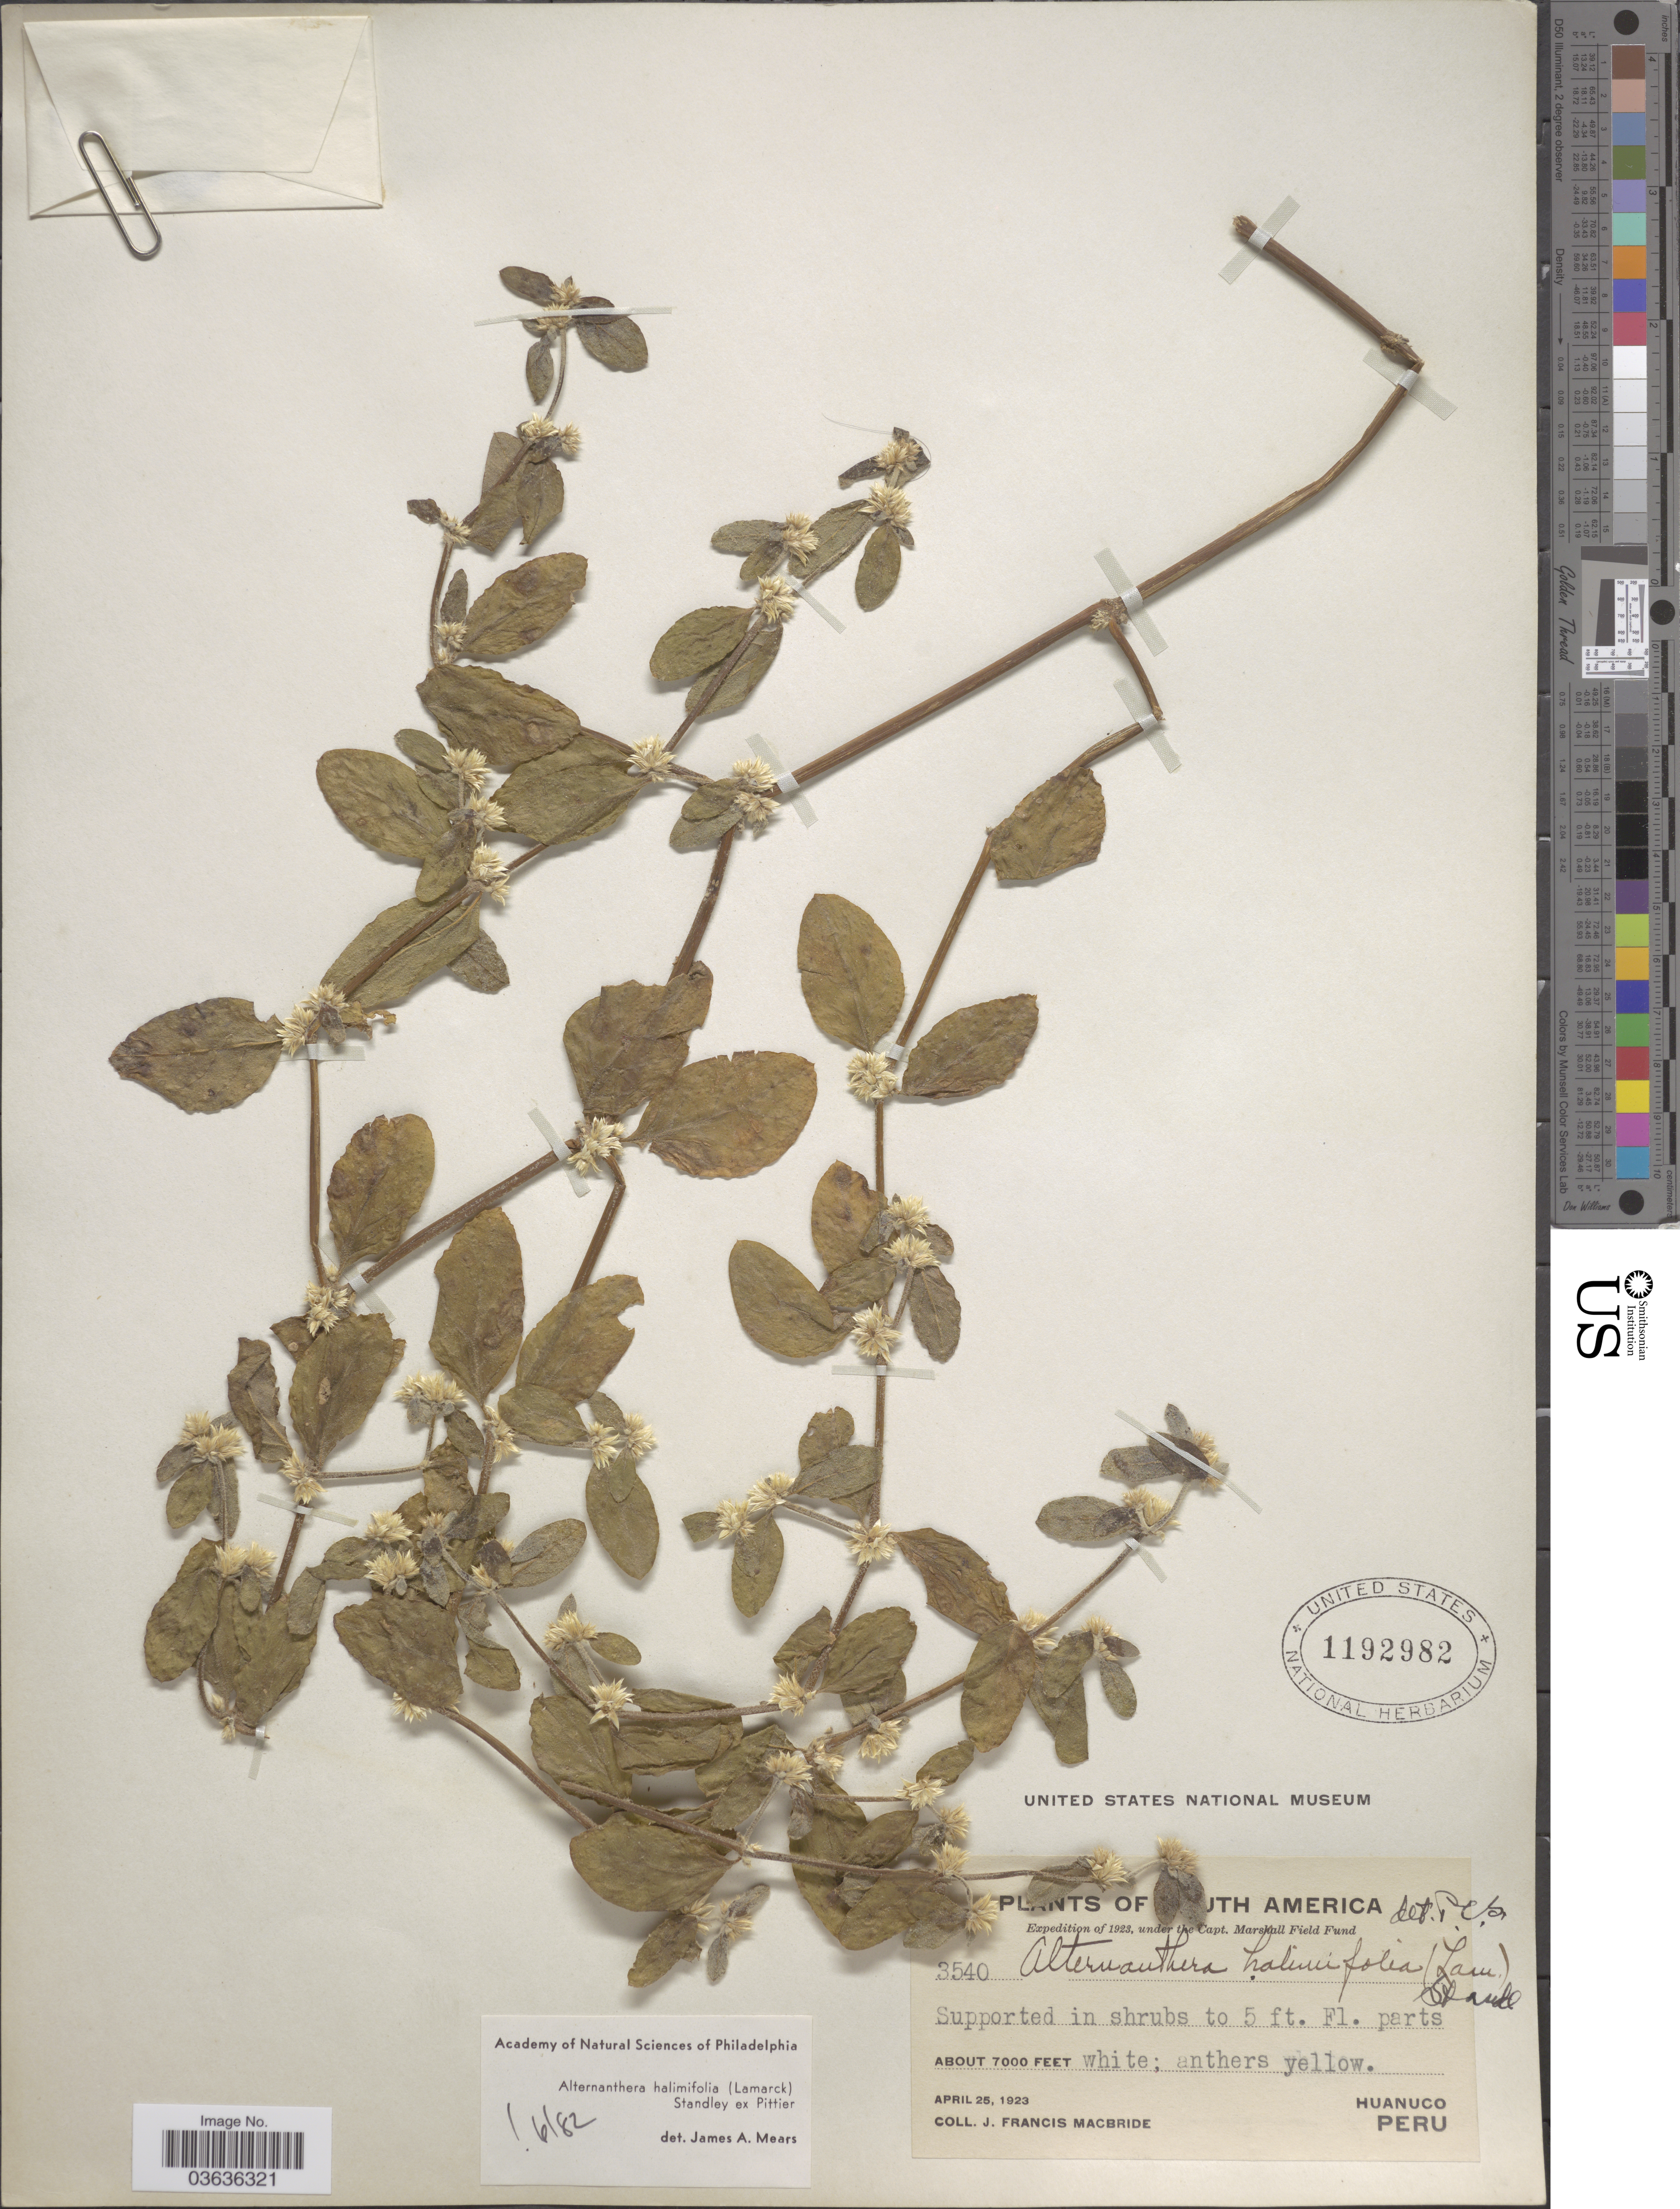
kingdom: Plantae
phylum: Tracheophyta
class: Magnoliopsida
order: Caryophyllales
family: Amaranthaceae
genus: Alternanthera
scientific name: Alternanthera halimifolia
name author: (Lam.) Standl. ex Pittier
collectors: J. F. Macbride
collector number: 3540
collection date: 1923-04-25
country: Peru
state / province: Huánuco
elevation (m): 2134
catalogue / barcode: US 1192982